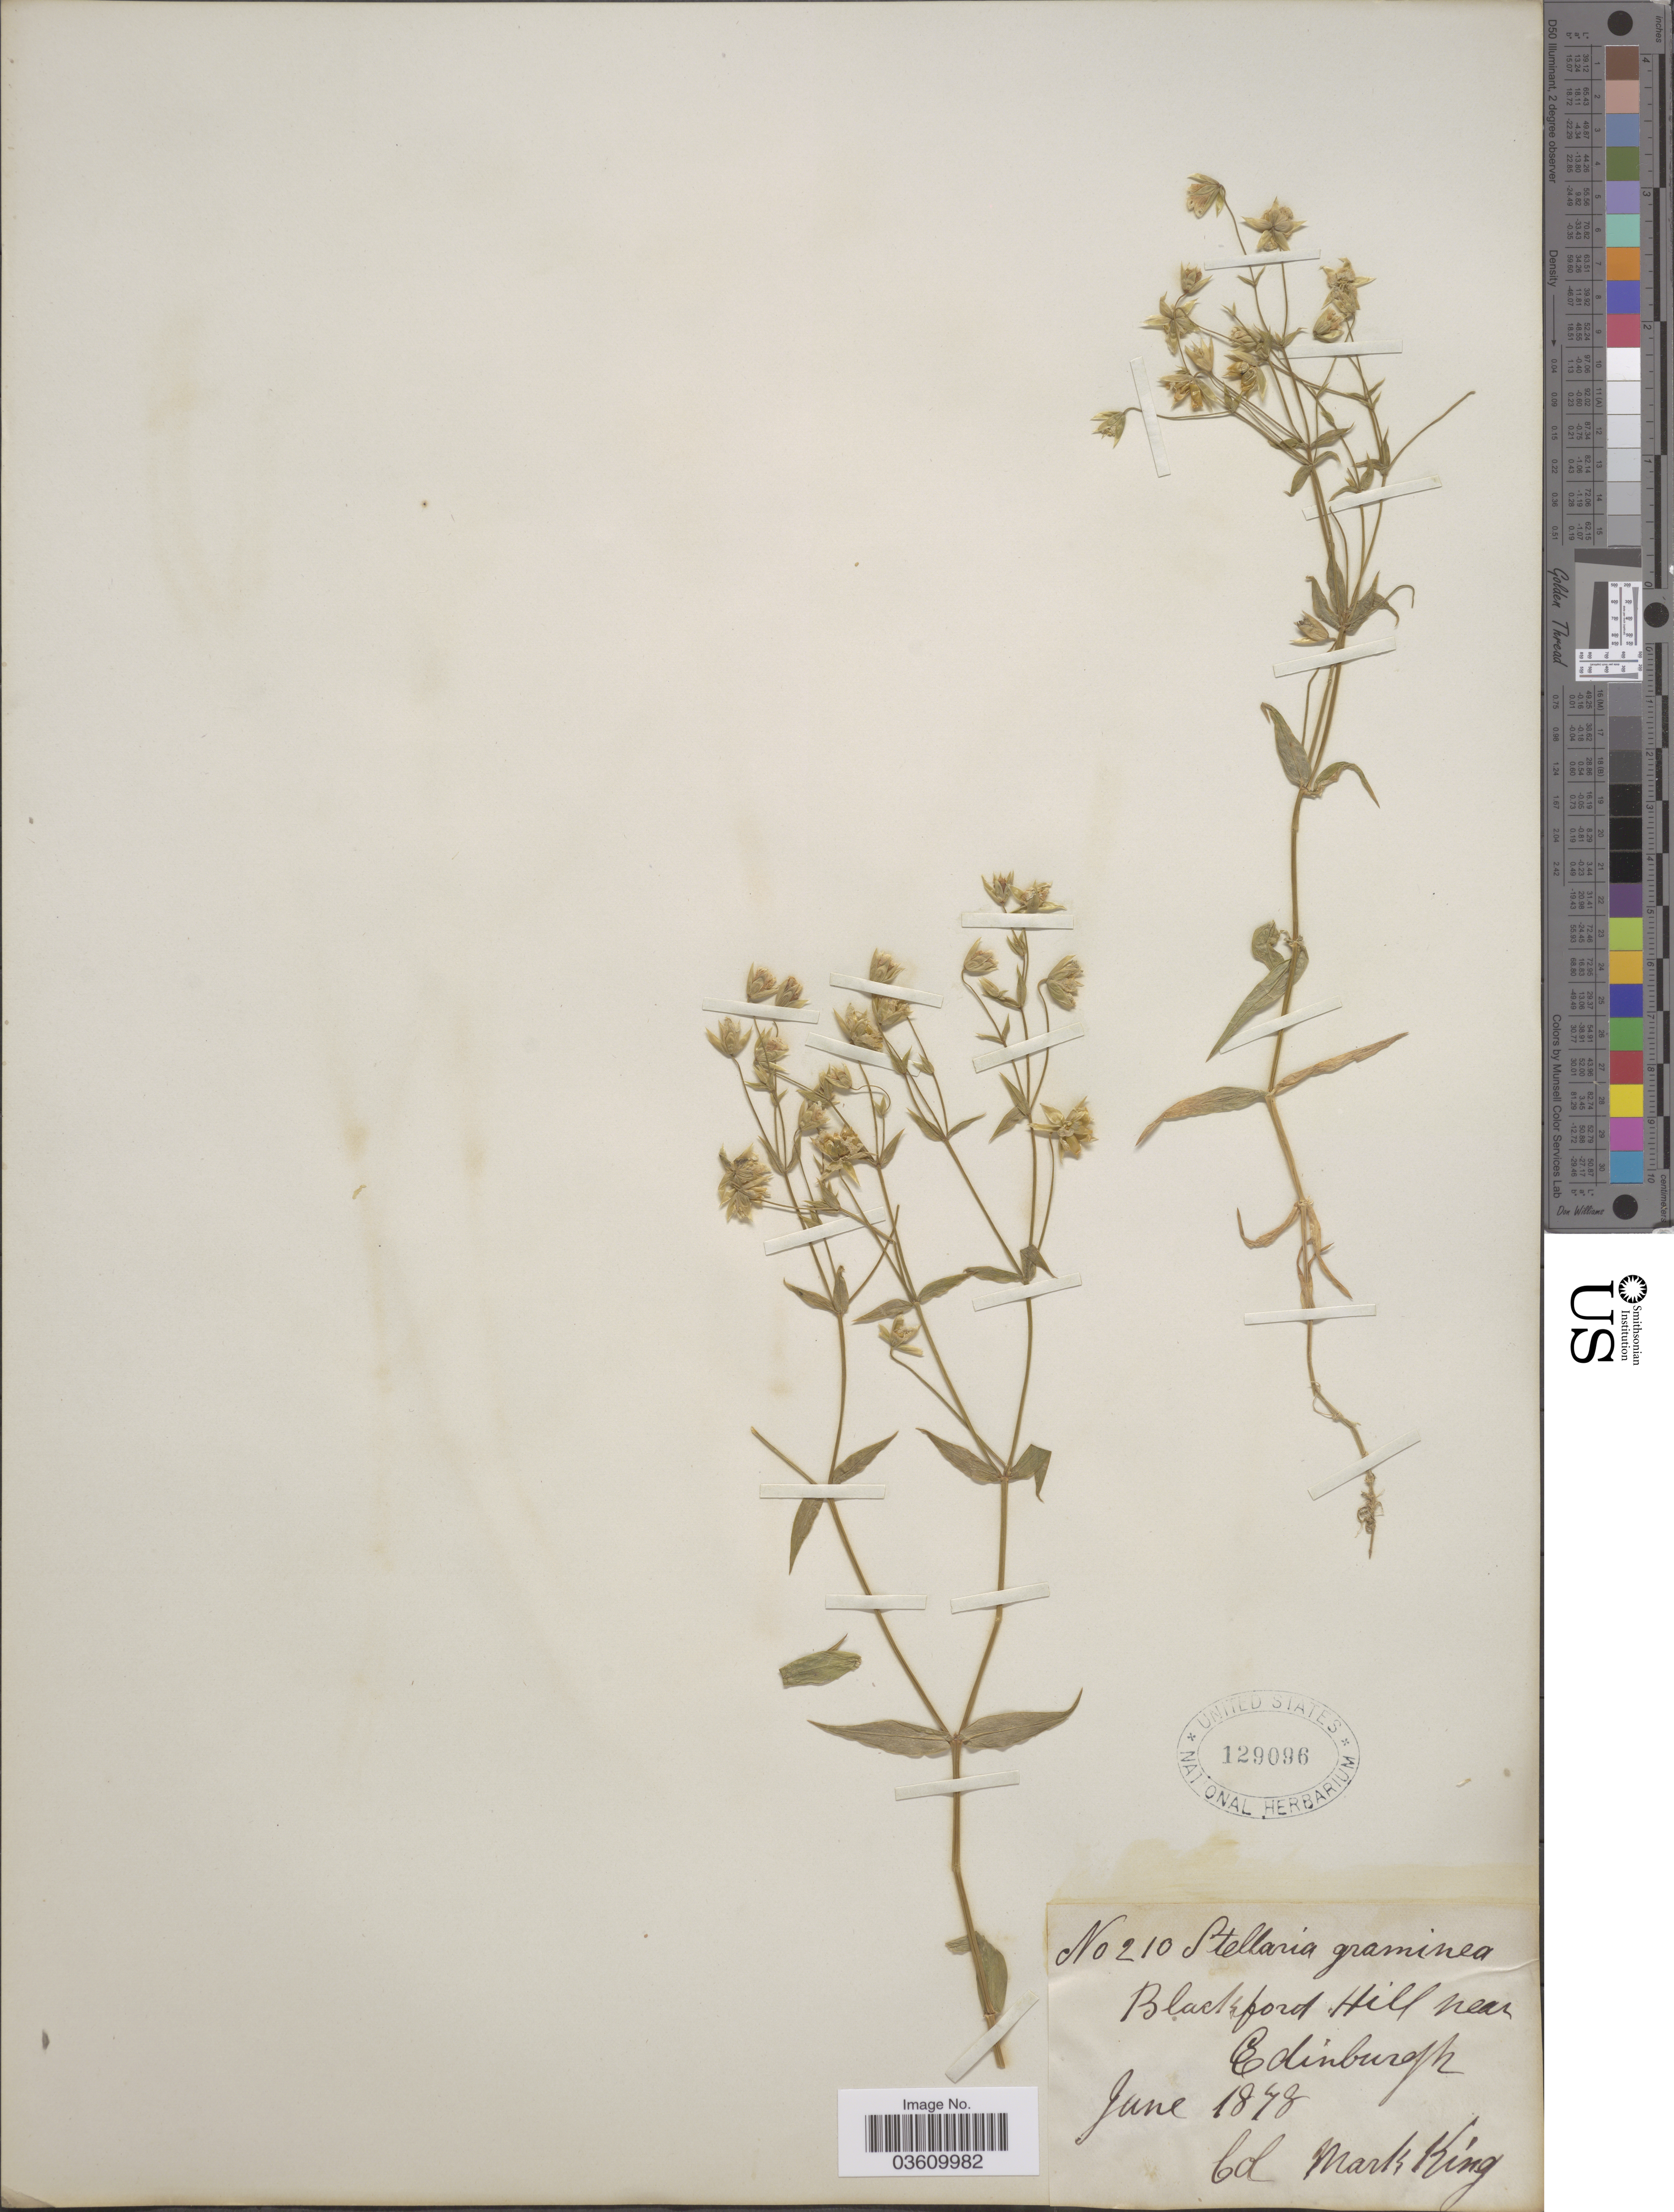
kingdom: Plantae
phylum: Tracheophyta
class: Magnoliopsida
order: Caryophyllales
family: Caryophyllaceae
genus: Stellaria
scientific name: Stellaria graminea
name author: L.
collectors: M. King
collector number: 210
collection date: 1878-06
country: United Kingdom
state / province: Scotland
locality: Blackford Hill near Edinburgh.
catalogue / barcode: US 129096